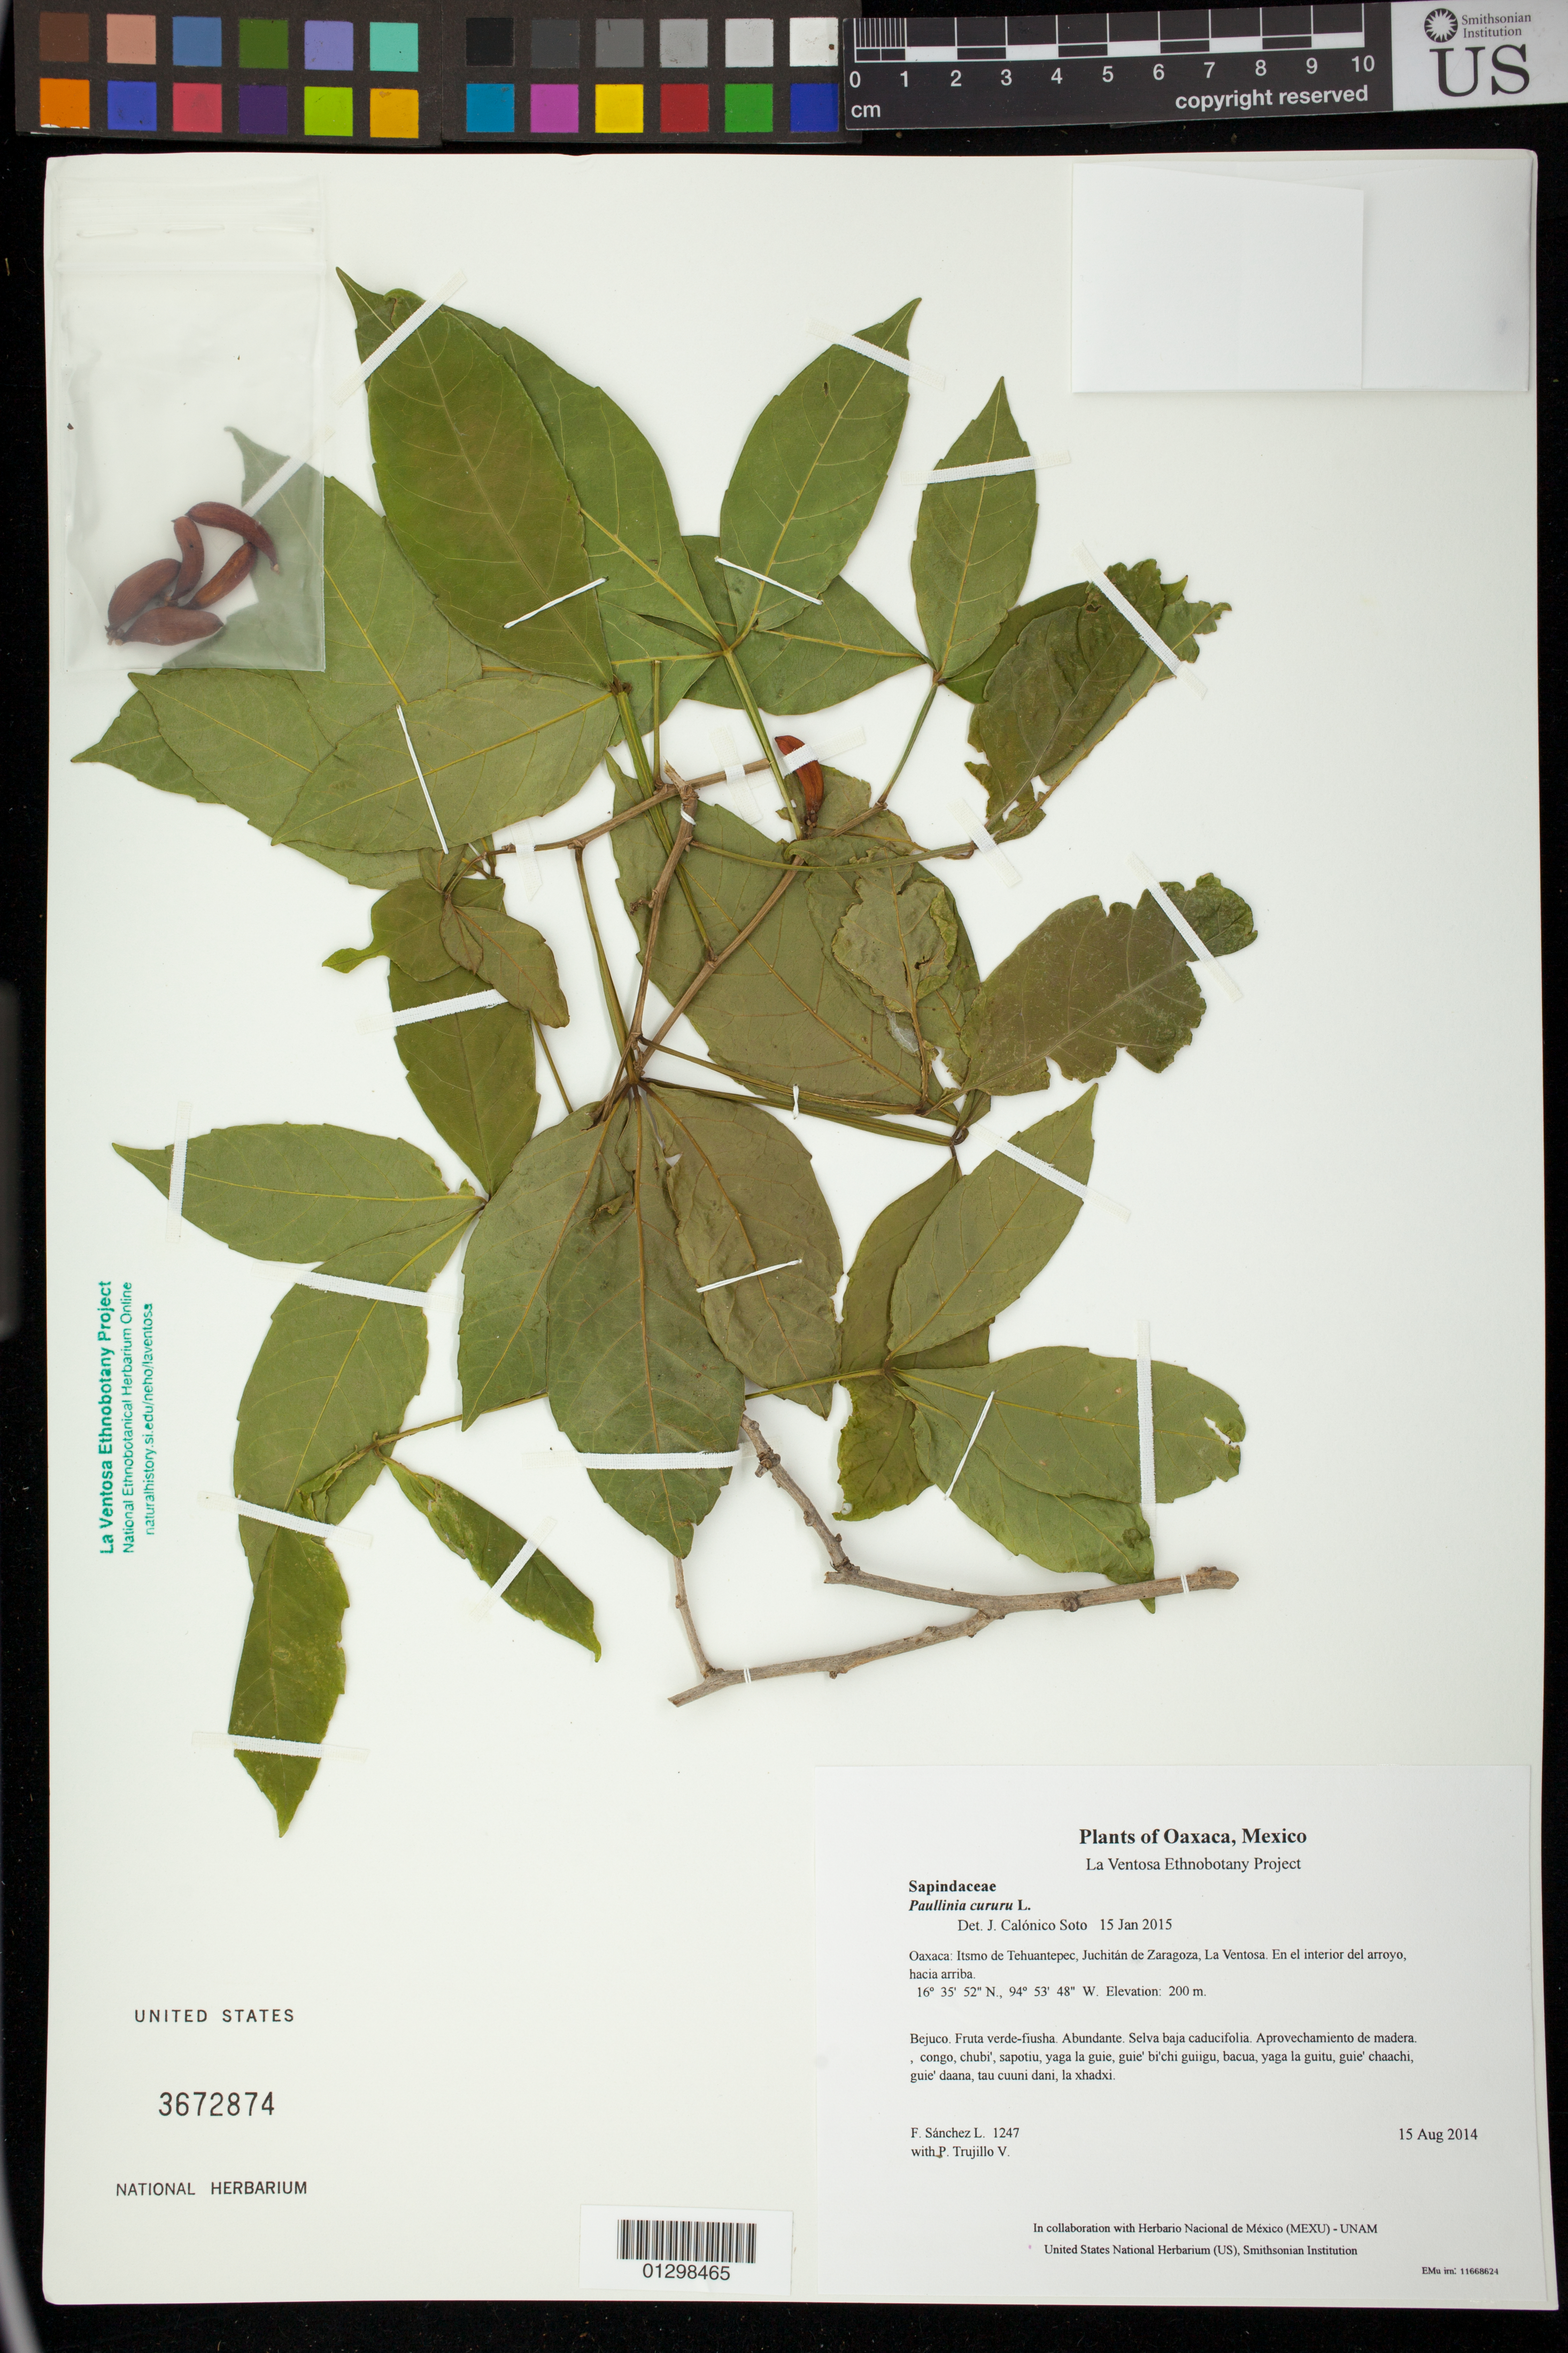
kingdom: Plantae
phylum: Tracheophyta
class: Magnoliopsida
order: Sapindales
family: Sapindaceae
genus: Paullinia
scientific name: Paullinia cururu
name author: L.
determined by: Acevedo-Rodríguez, P., (BOT), Smithsonian Institution - National Museum of Natural History (UNITED STATES)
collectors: F. Sánchez L. & P. Trujillo V.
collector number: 1247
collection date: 2014-08-15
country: Mexico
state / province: Oaxaca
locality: Itsmo de Tehuantepec, Juchitán de Zaragoza, La Ventosa. En el interior del arroyo, hacia arriba.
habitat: Selva baja caducifolia. Aprovechamiento de madera.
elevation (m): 200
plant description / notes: JEBOT, MEXU, SERO, SIPI, US; Luba'. Cuaananaxhi naga'-fiusha. Stale.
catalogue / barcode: US 3672874